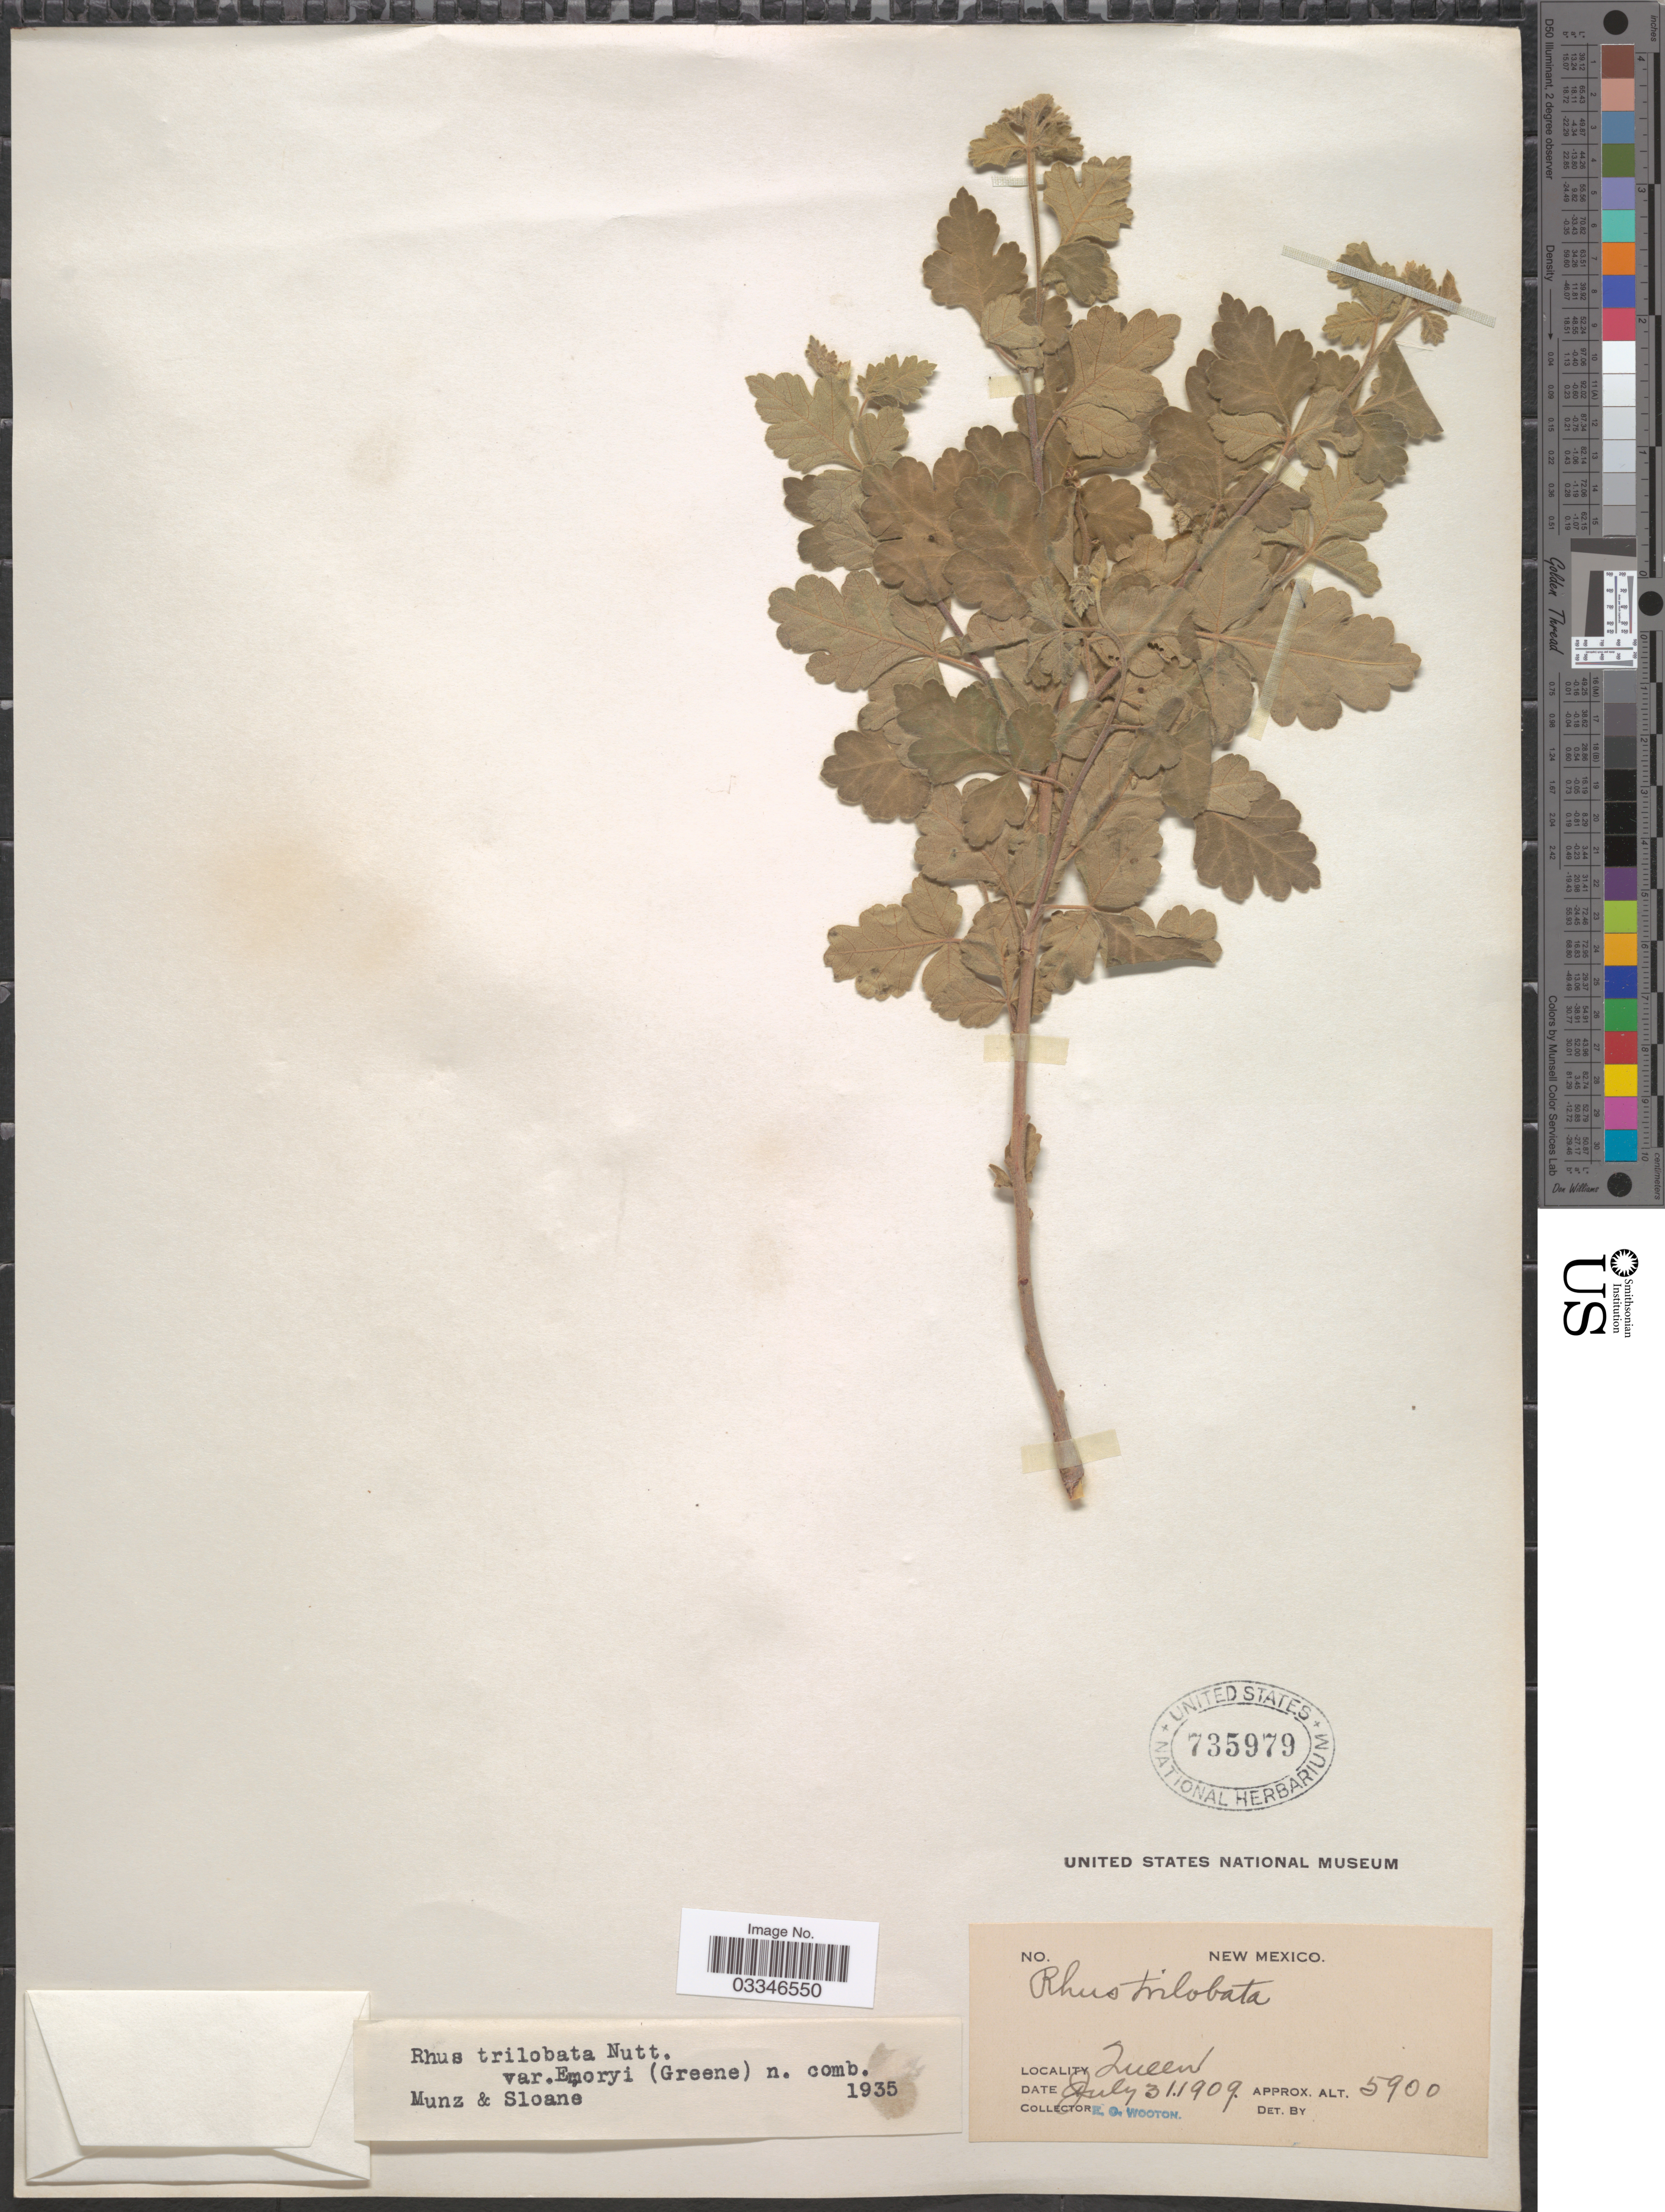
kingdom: Plantae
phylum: Tracheophyta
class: Magnoliopsida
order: Sapindales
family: Anacardiaceae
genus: Rhus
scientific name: Rhus trilobata var. pilosissima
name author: Engl.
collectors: E. O. Wooton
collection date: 1909-07-31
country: United States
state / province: New Mexico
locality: Queen.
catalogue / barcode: US 735979